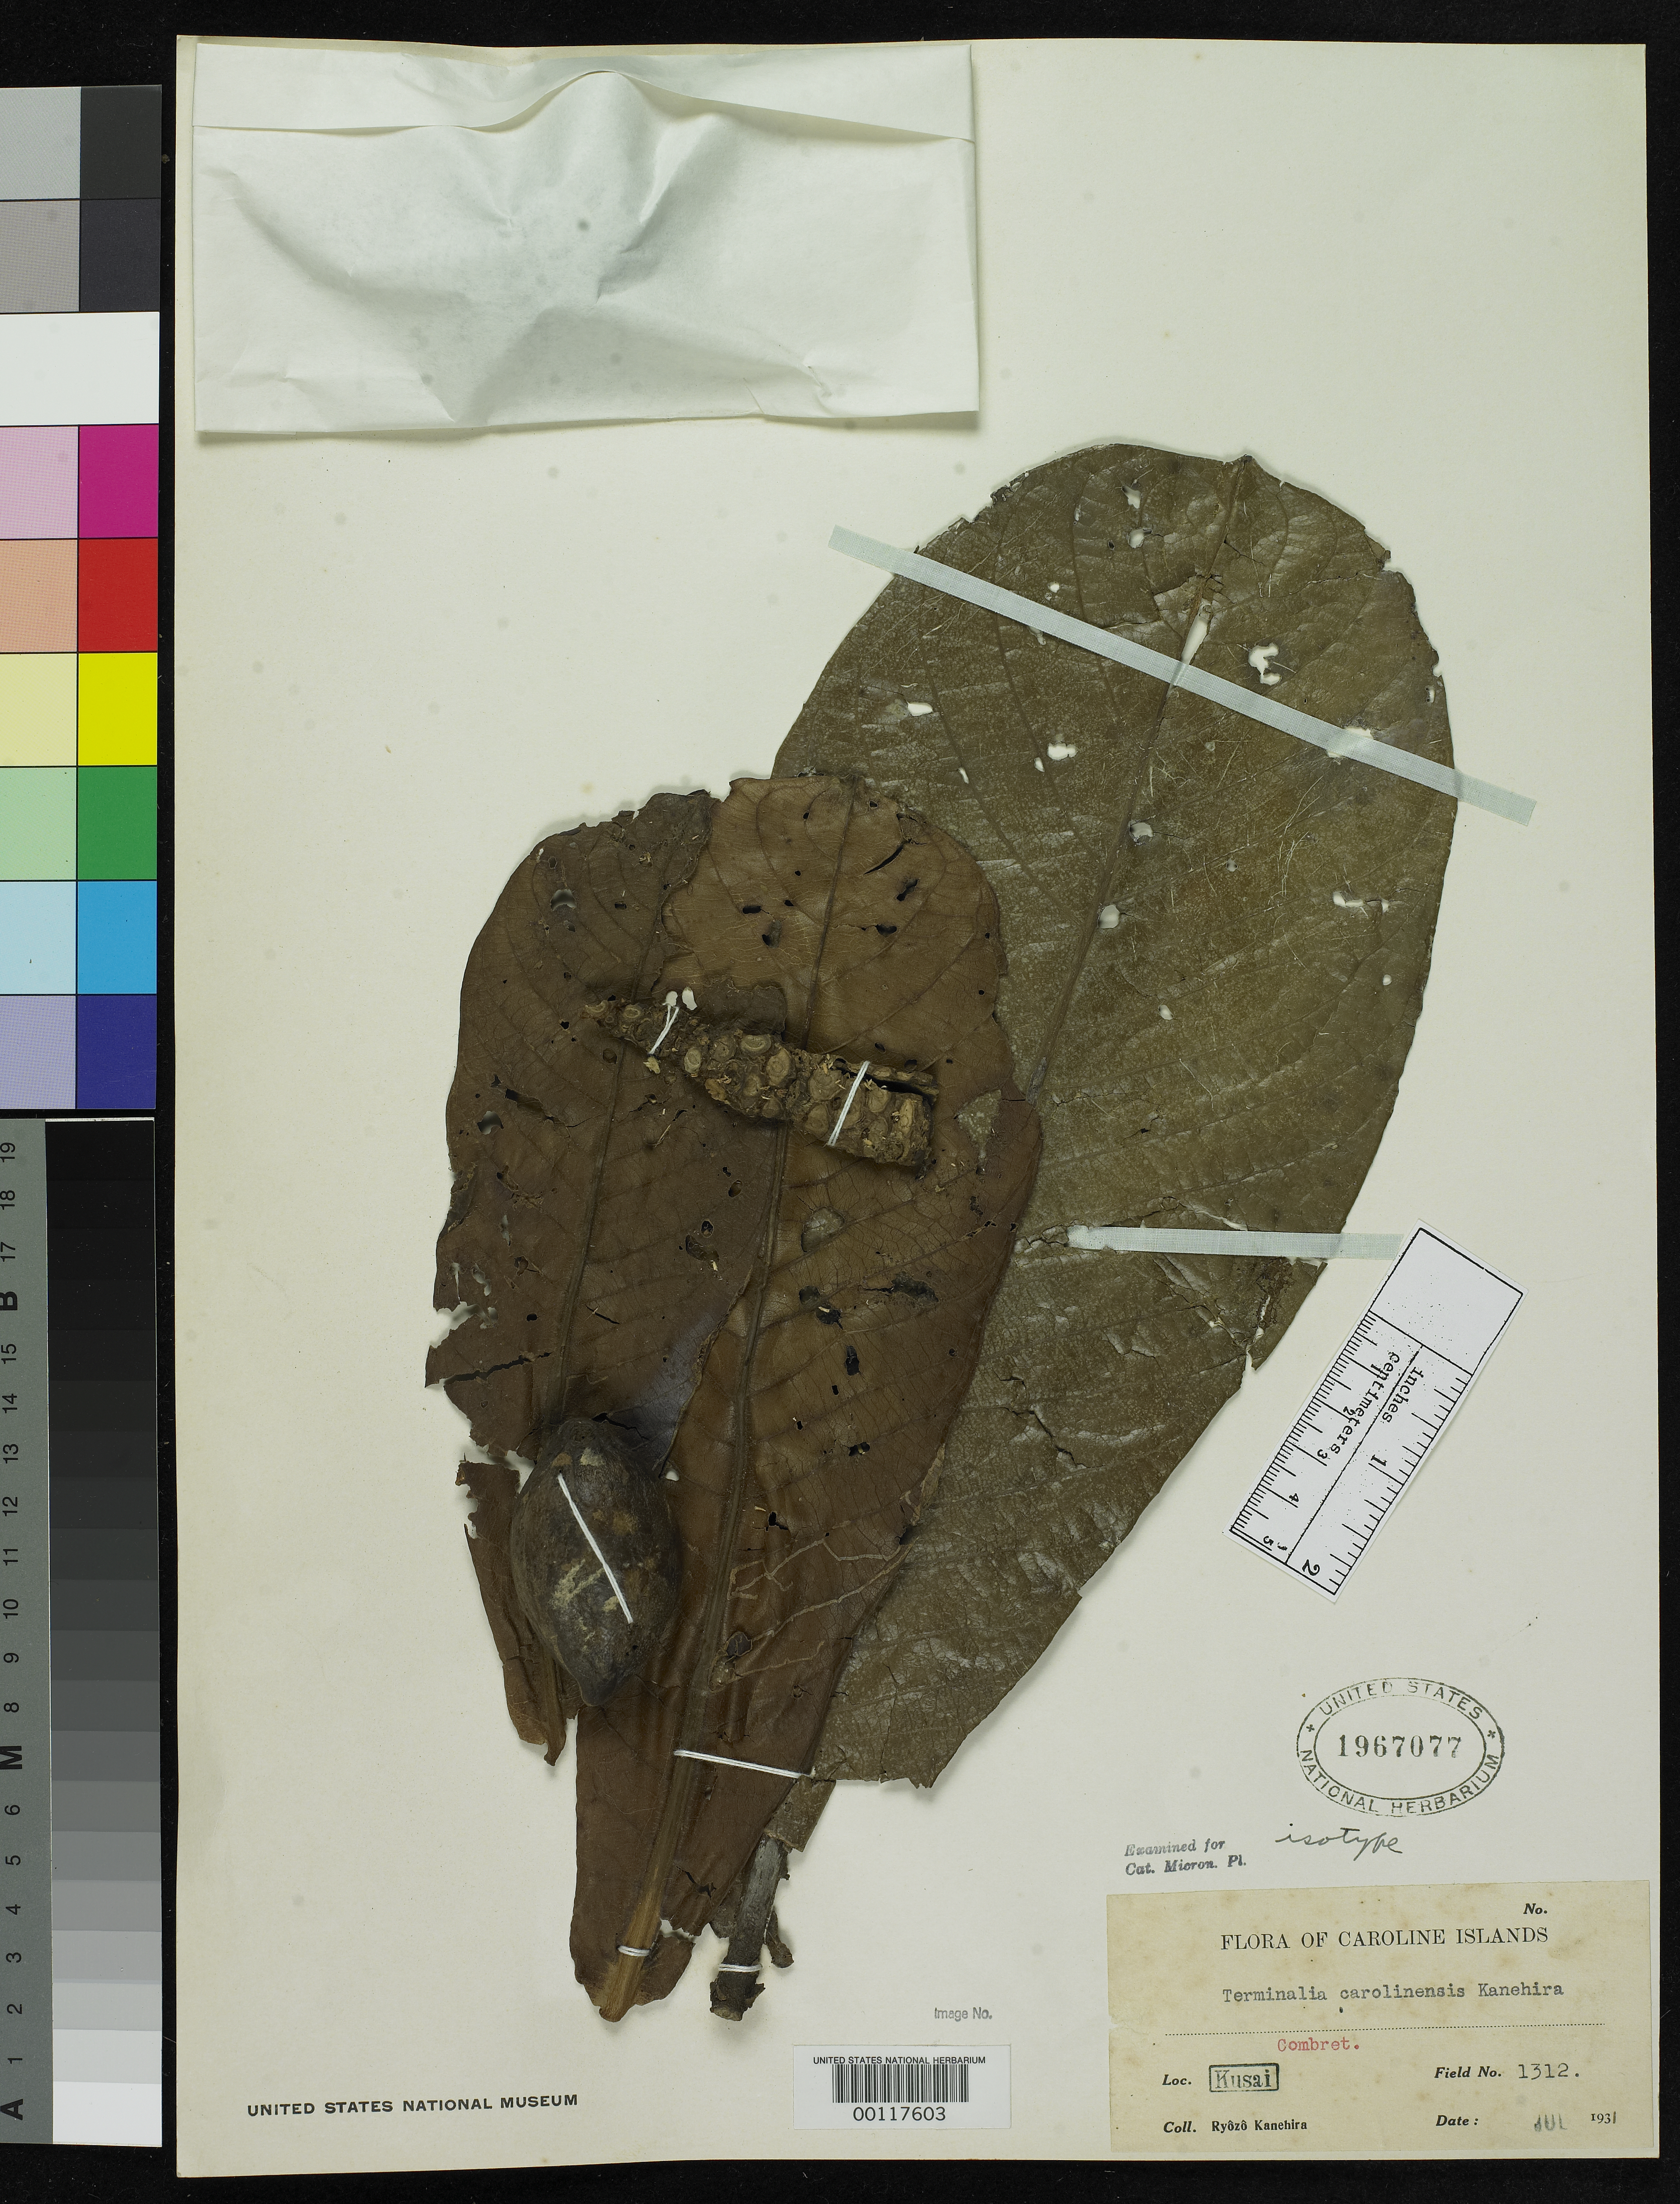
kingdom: Plantae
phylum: Tracheophyta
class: Magnoliopsida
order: Myrtales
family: Combretaceae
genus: Terminalia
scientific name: Terminalia carolinensis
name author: Kaneh.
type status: Syntype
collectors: R. Kanehira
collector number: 1312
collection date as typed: Jul 1931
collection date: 1931-07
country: Micronesia, Federated States of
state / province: Kosrae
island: Kosrae [Kusaie]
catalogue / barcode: US 1967077